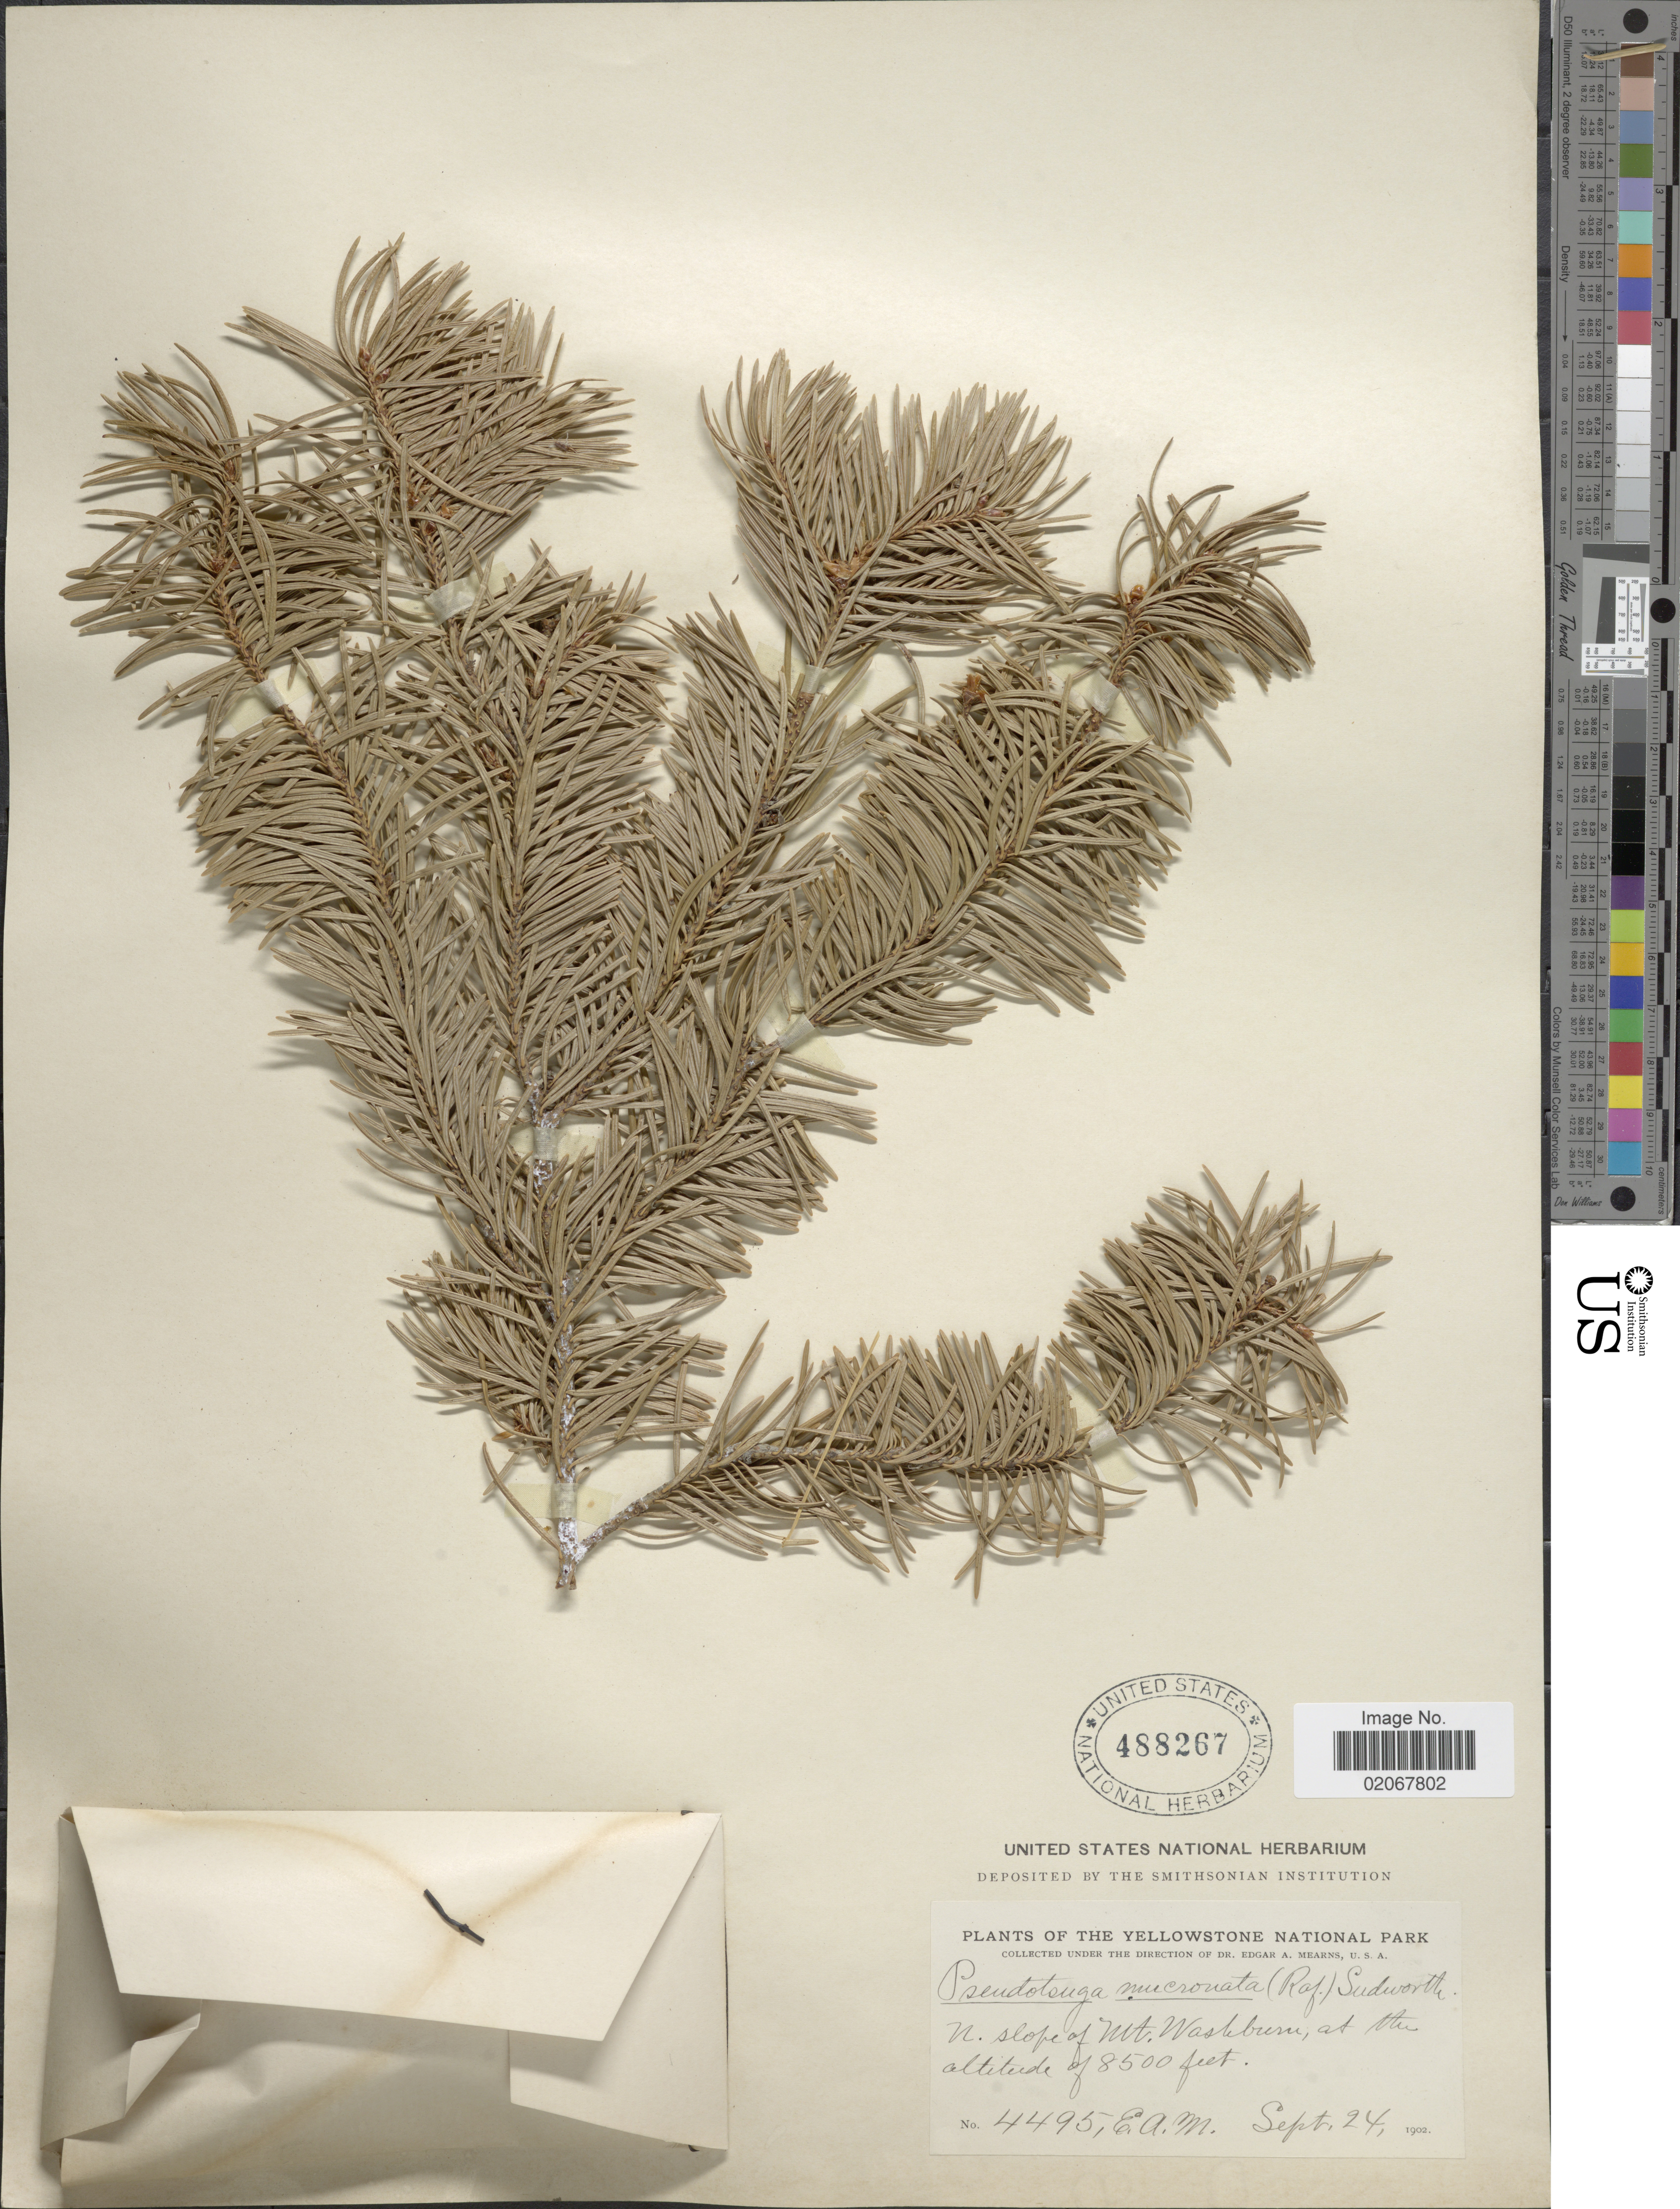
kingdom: Plantae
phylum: Tracheophyta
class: Pinopsida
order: Pinales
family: Pinaceae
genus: Pseudotsuga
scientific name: Pseudotsuga menziesii var. glauca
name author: (Beissn.) Franco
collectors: E. A. Mearns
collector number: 4495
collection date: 1902-09-24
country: United States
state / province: Wyoming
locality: Yellowstone National Park. North slope of Mt. Washburn.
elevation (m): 2591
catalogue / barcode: US 488267